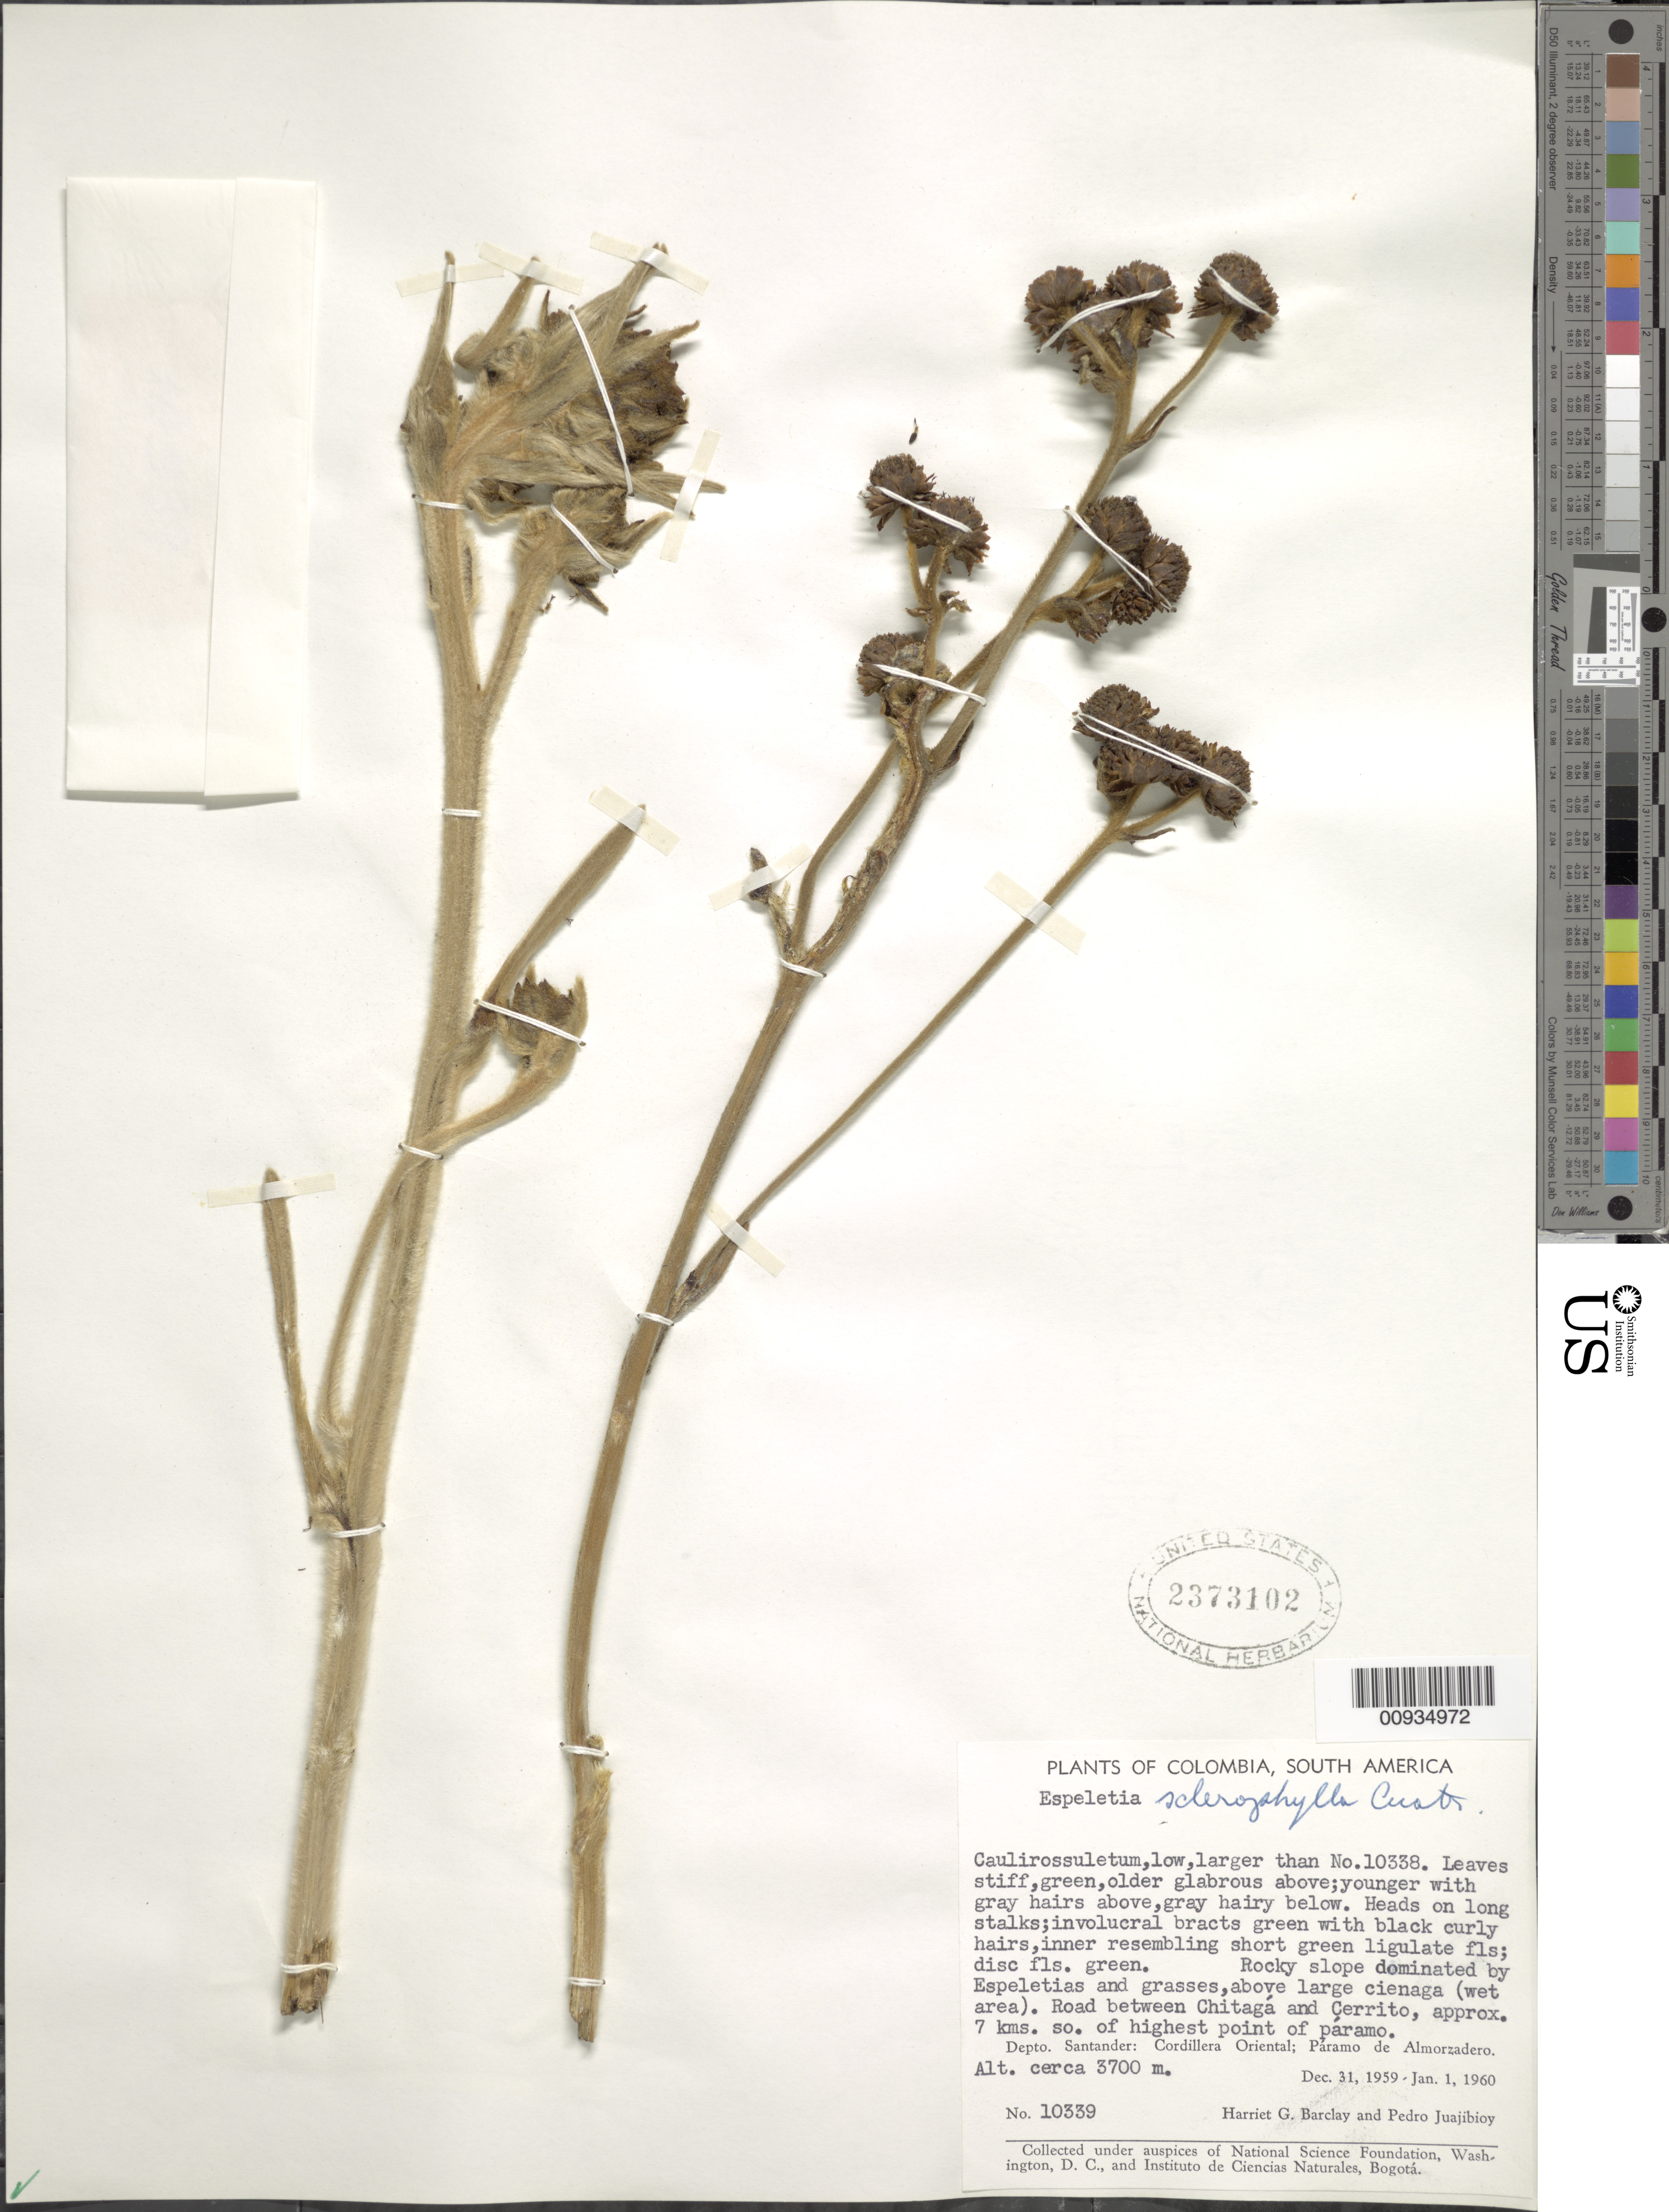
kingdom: Plantae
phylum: Tracheophyta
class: Magnoliopsida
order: Asterales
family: Asteraceae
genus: Espeletiopsis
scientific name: Espeletiopsis sclerophylla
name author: (Cuatrec.) Cuatrec.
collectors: H. G. Barclay & P. Juajibioy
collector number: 10339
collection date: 1959-12-31/1960-01-01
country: Colombia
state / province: Santander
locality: South America, road between Chitaga and Cerrito, approx. 7 kms so. of highest point of paramo, Cordillera Oriental, Paramo de Almorzadero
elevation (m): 3700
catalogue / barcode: US 2373102